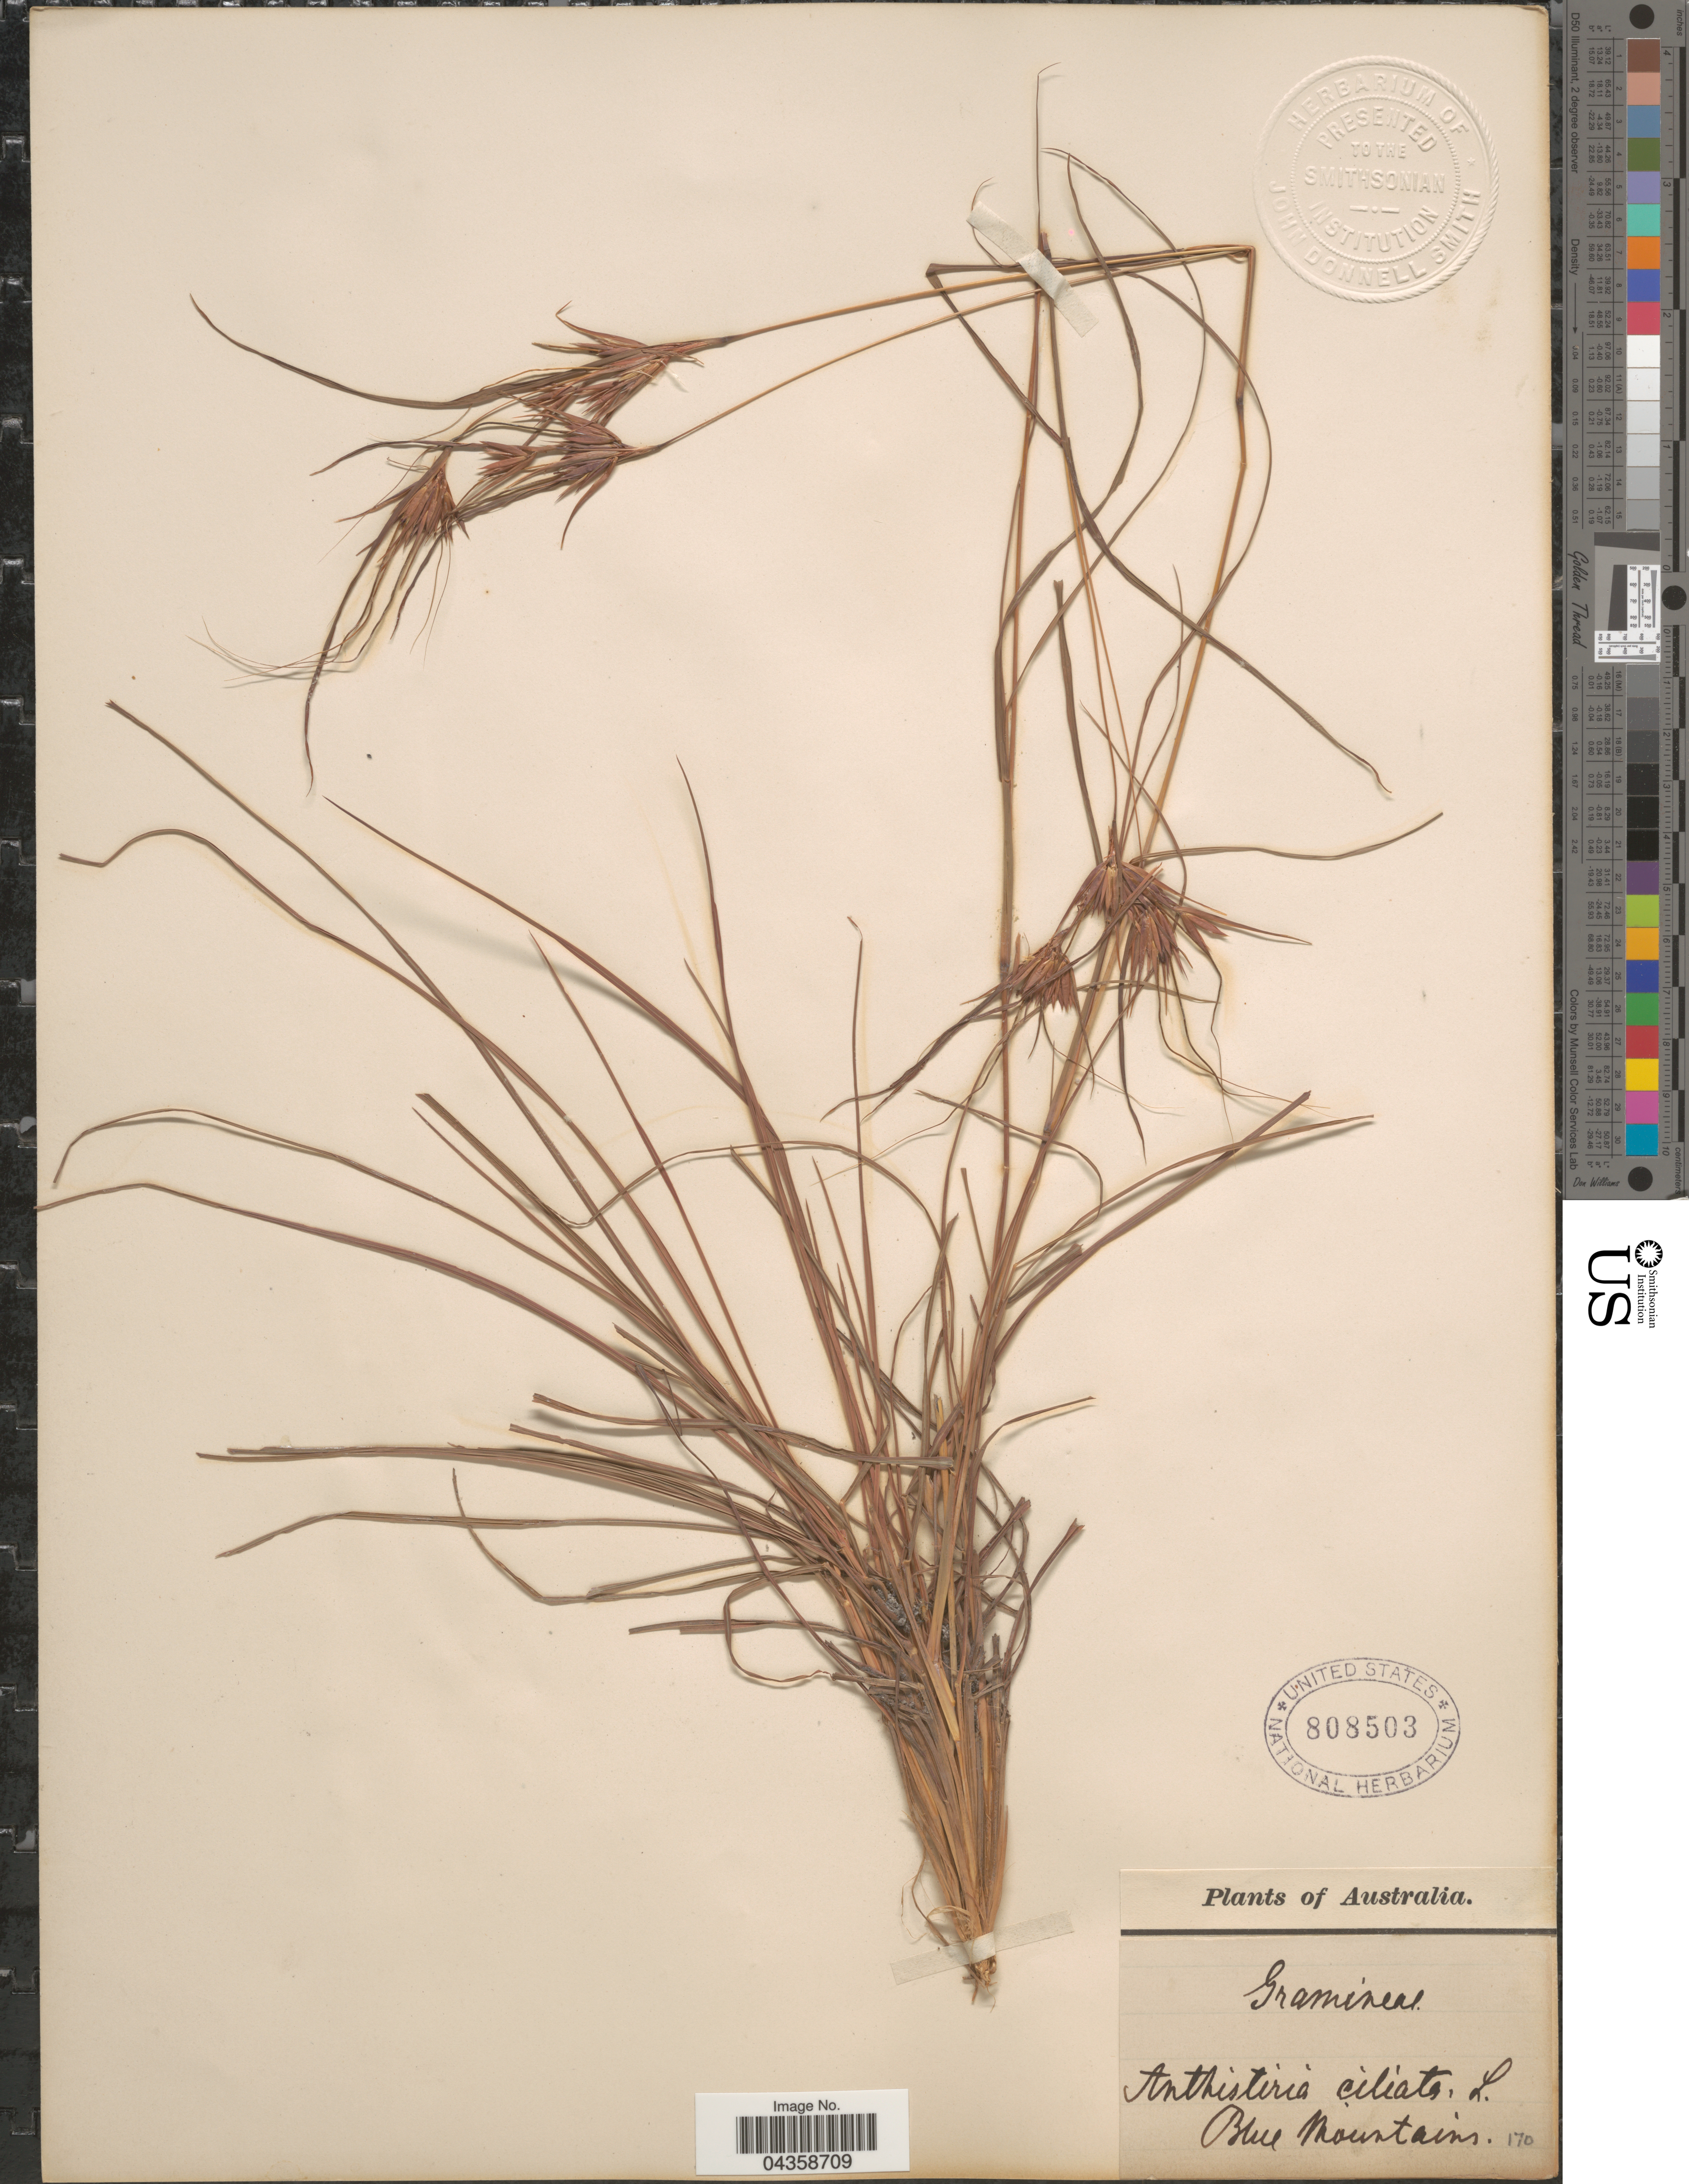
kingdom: Plantae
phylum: Tracheophyta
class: Liliopsida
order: Poales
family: Poaceae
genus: Themeda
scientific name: Themeda triandra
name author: Forssk.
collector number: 170?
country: Australia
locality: Blue Mountains.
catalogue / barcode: US 808503